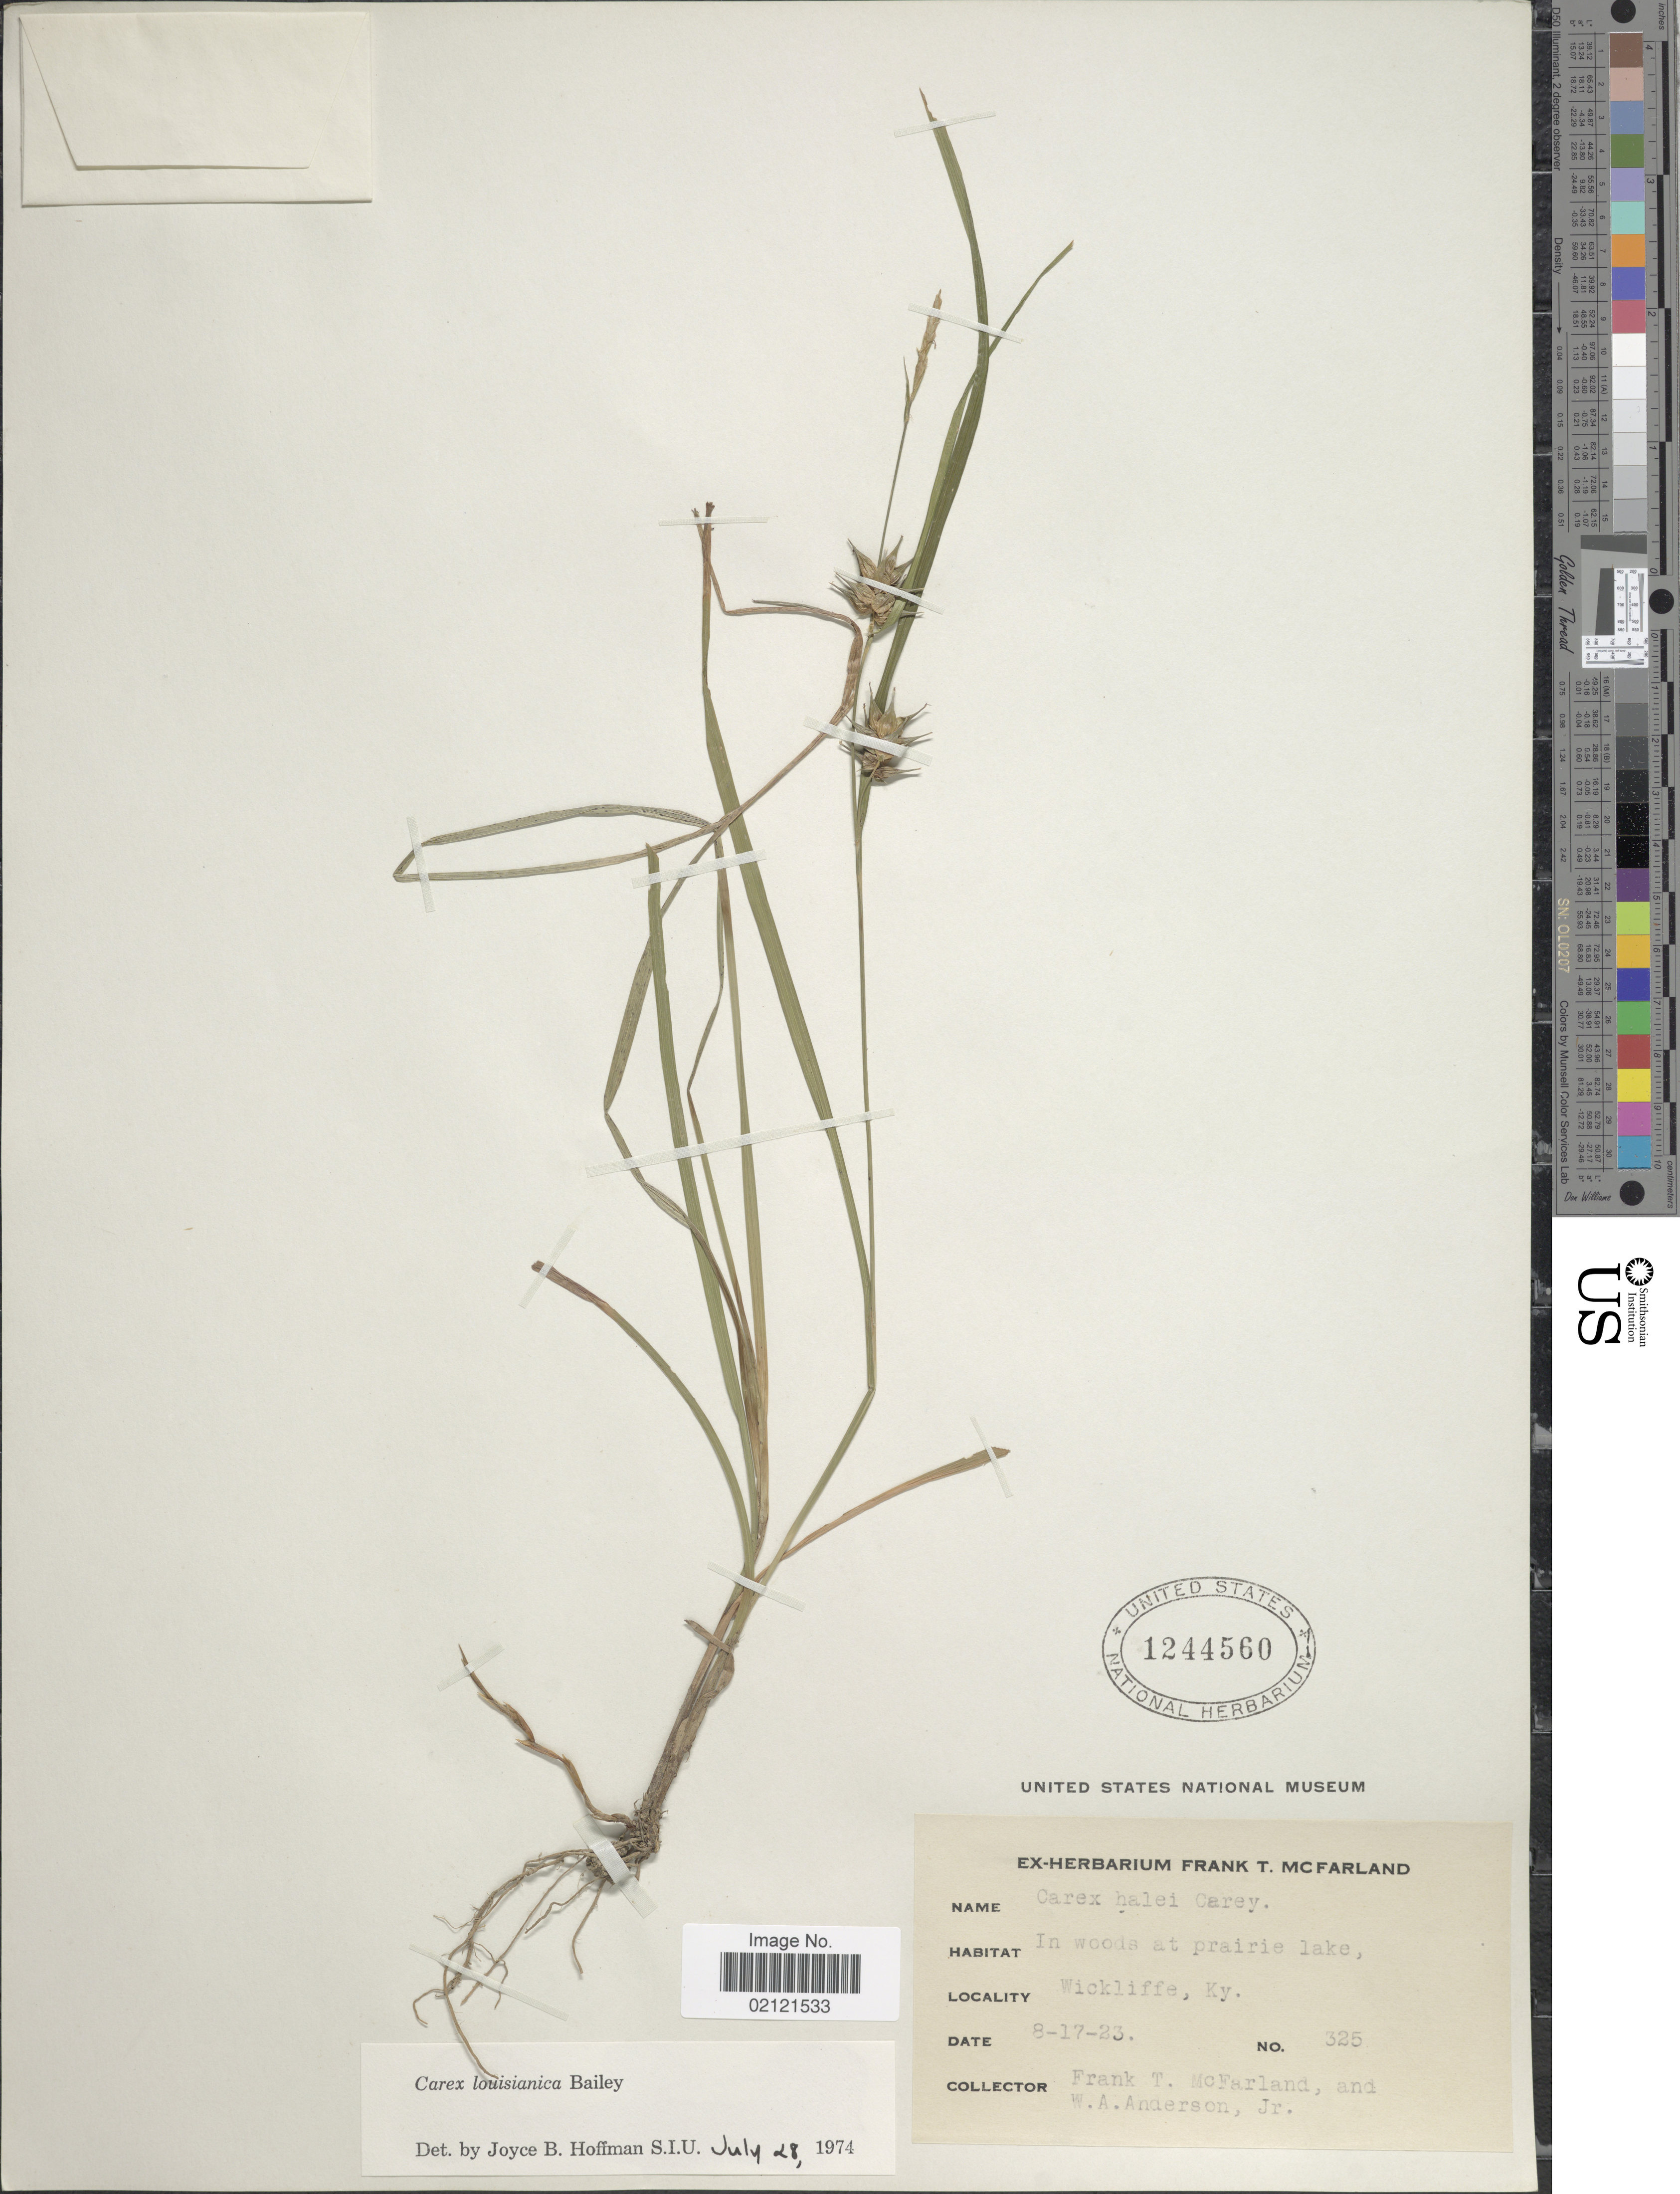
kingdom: Plantae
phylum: Tracheophyta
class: Liliopsida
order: Poales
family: Cyperaceae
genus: Carex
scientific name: Carex louisianica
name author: L.H. Bailey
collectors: F. McFarland & W. A. Anderson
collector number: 325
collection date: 1923-08-17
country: United States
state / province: Kentucky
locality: In woods at prairie lake, Wickliffe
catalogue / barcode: US 1244560